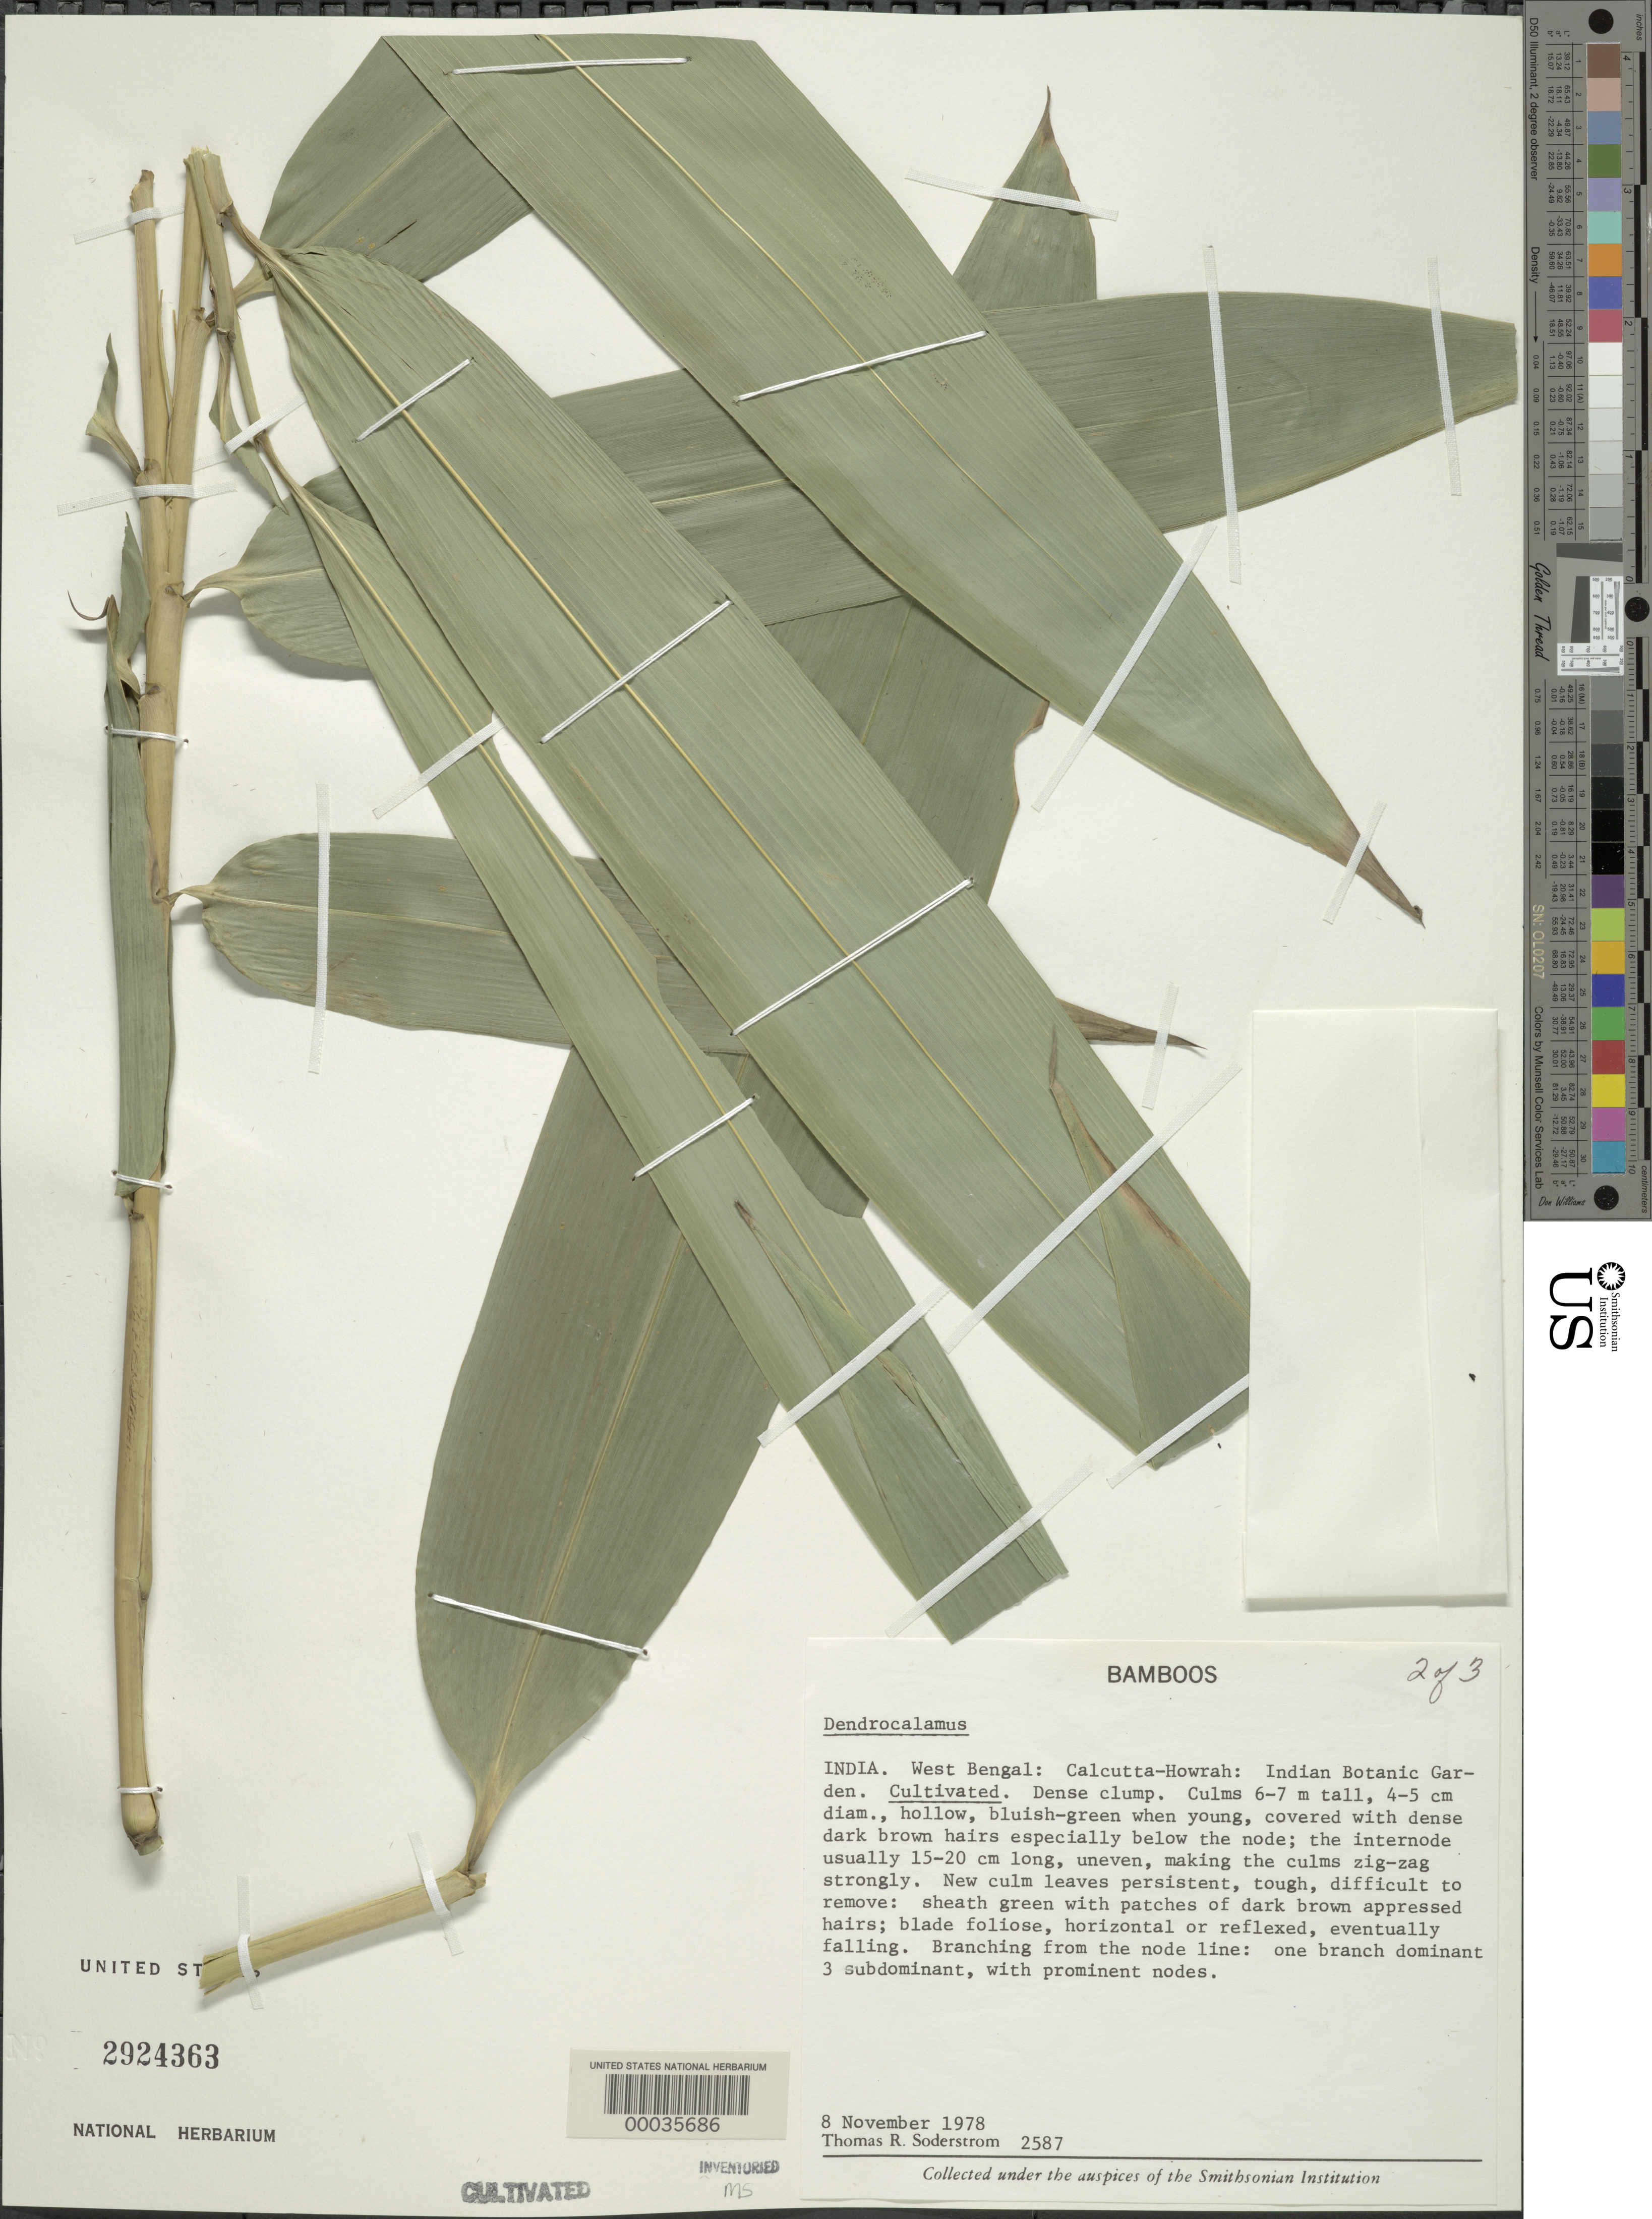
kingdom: Plantae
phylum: Tracheophyta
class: Liliopsida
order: Poales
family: Poaceae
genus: Dendrocalamus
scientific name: Dendrocalamus sp.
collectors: T. R. Soderstrom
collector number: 2587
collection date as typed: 08 Nov 1978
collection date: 1978-11-08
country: India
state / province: West Bengal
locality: Calcutta-howrah, indian botanical garden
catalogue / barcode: US 2924363